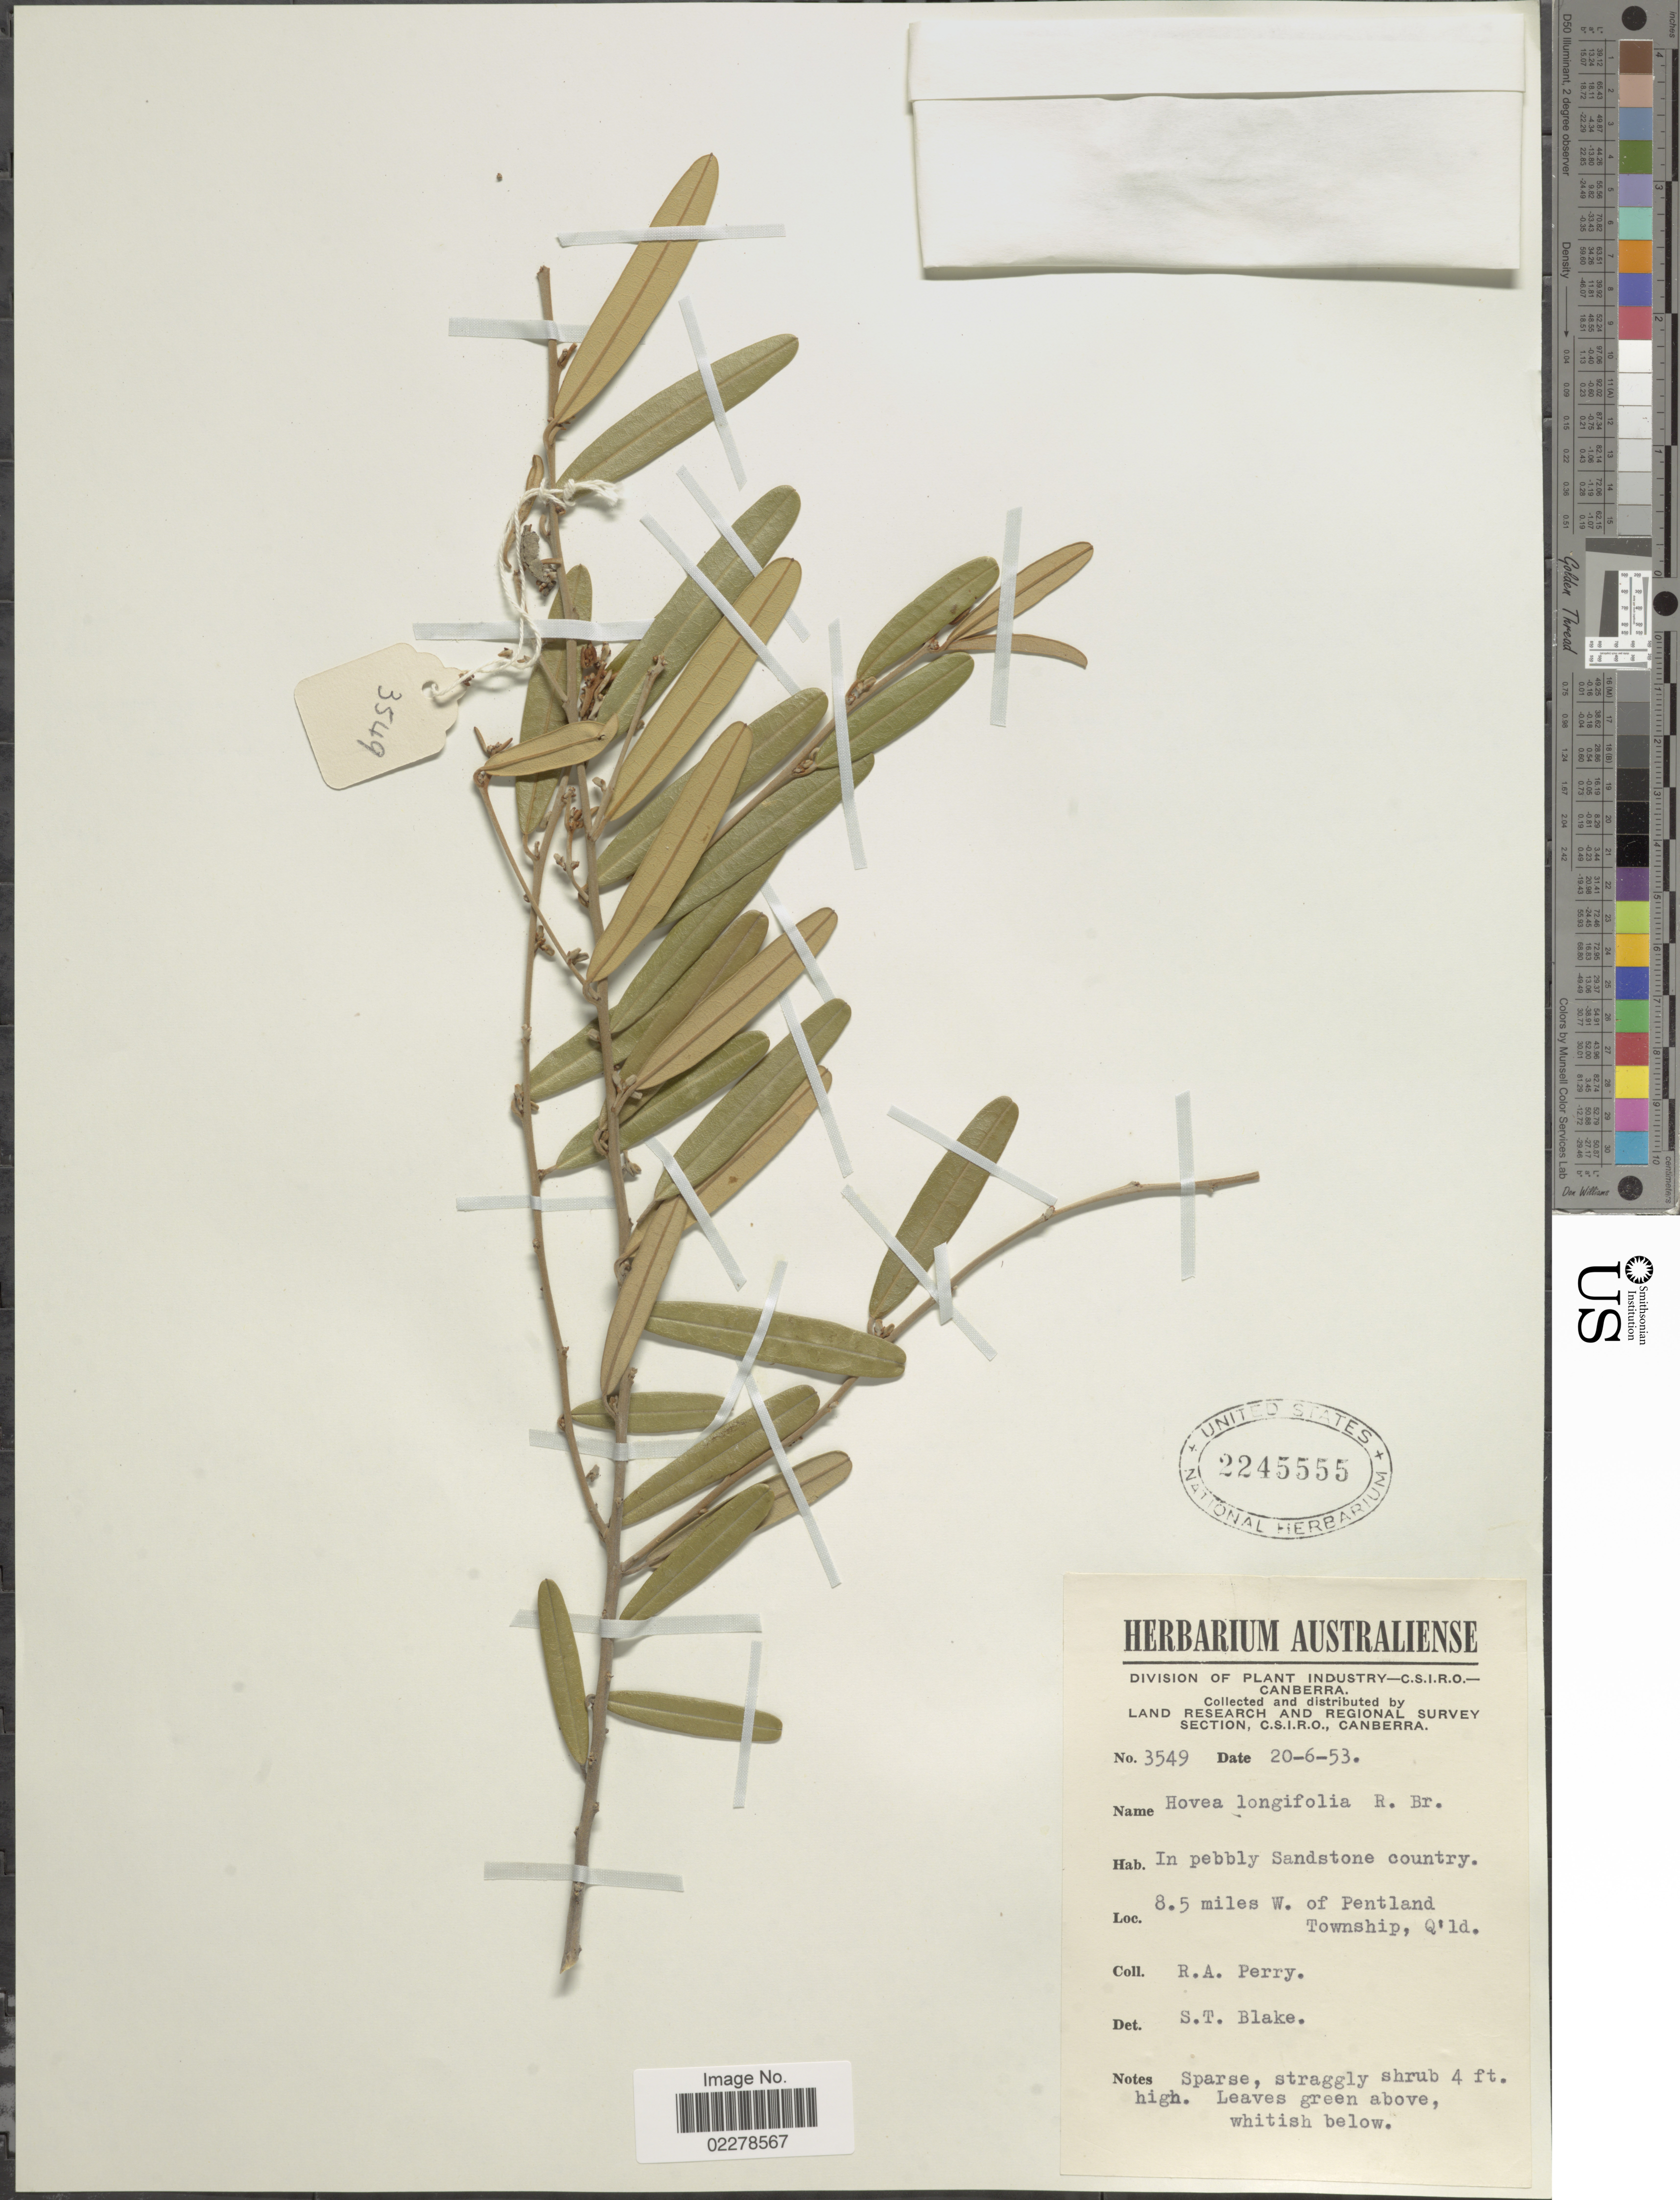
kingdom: Plantae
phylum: Tracheophyta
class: Magnoliopsida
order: Fabales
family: Fabaceae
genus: Hovea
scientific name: Hovea longifolia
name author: R. Br.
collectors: Perry, R. A.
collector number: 3549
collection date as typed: Transcribed d/m/y: 20/6/53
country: Australia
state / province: Queensland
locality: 8.5 miles W. of Pentland Township, Q'ld.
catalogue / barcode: US 2245555